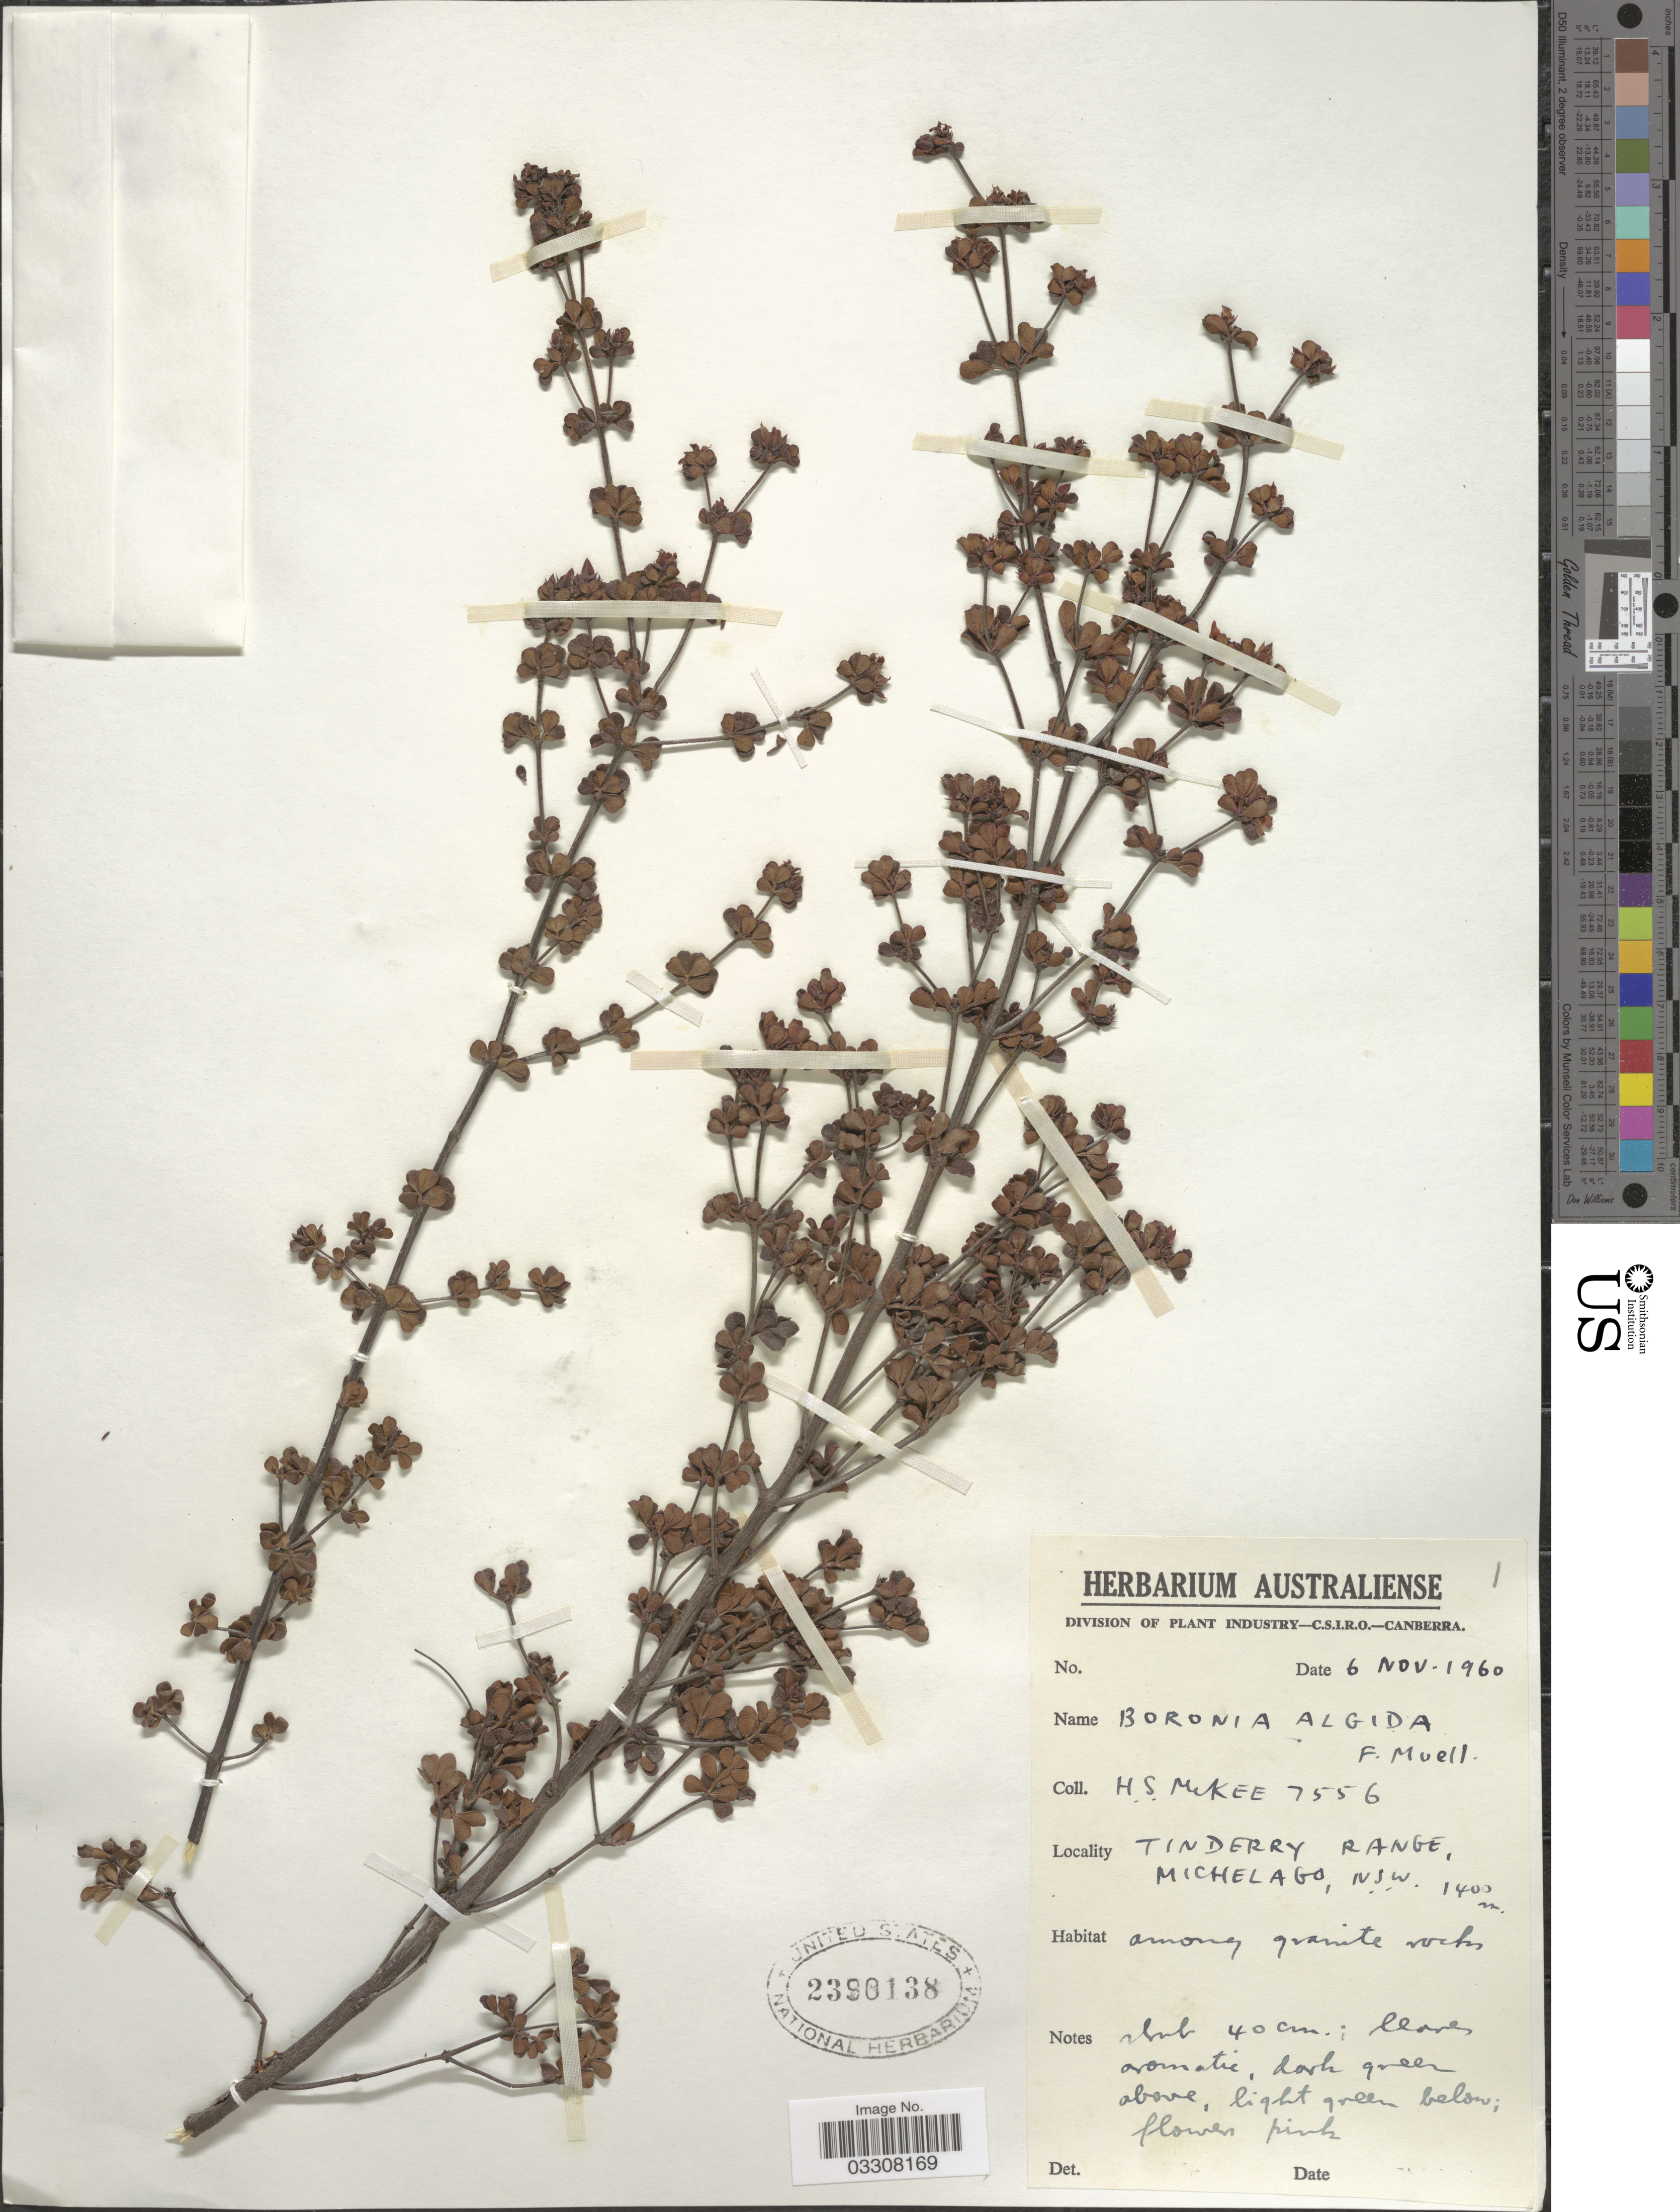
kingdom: Plantae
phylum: Tracheophyta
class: Magnoliopsida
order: Sapindales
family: Rutaceae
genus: Boronia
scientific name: Boronia algida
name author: F. Muell.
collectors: H. S. McKee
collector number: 7556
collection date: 1960-11-06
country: Australia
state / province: New South Wales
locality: Tinderry Range, Michelago, N.S.W.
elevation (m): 1400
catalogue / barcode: US 2390138